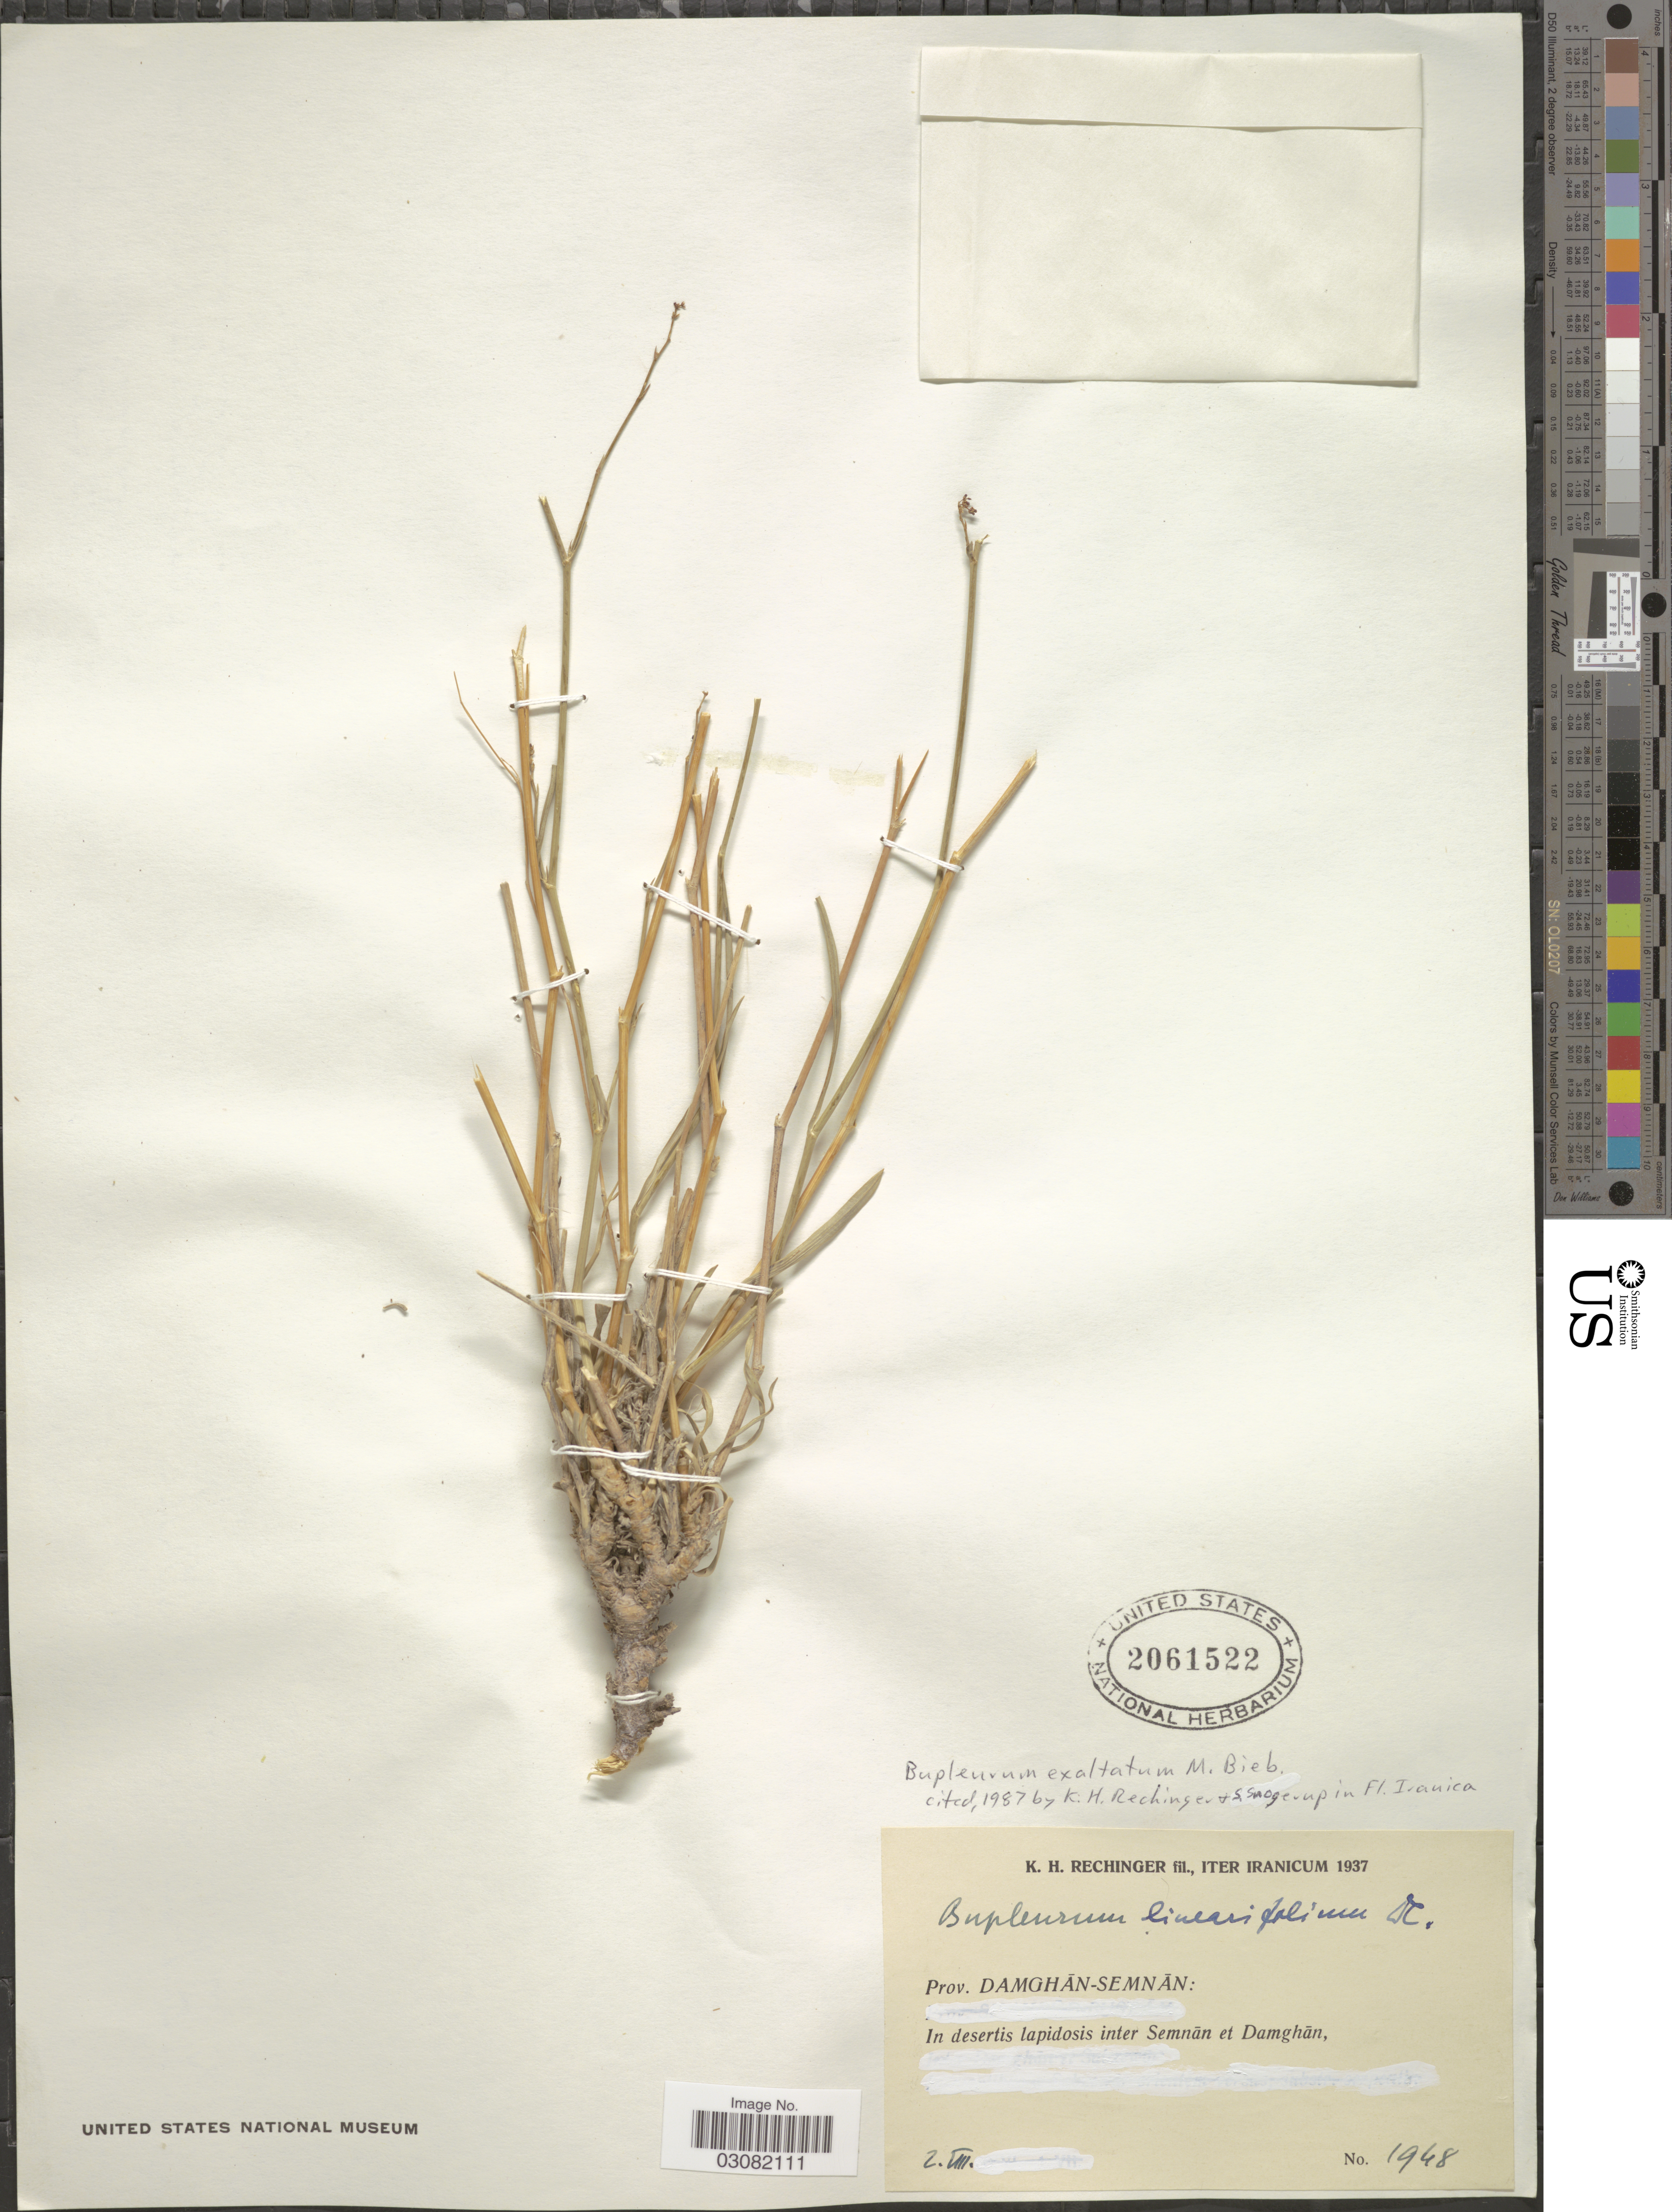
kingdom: Plantae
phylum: Tracheophyta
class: Magnoliopsida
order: Apiales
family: Apiaceae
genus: Bupleurum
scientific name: Bupleurum exaltatum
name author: M. Bieb.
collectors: K. H. Rechinger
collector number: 1948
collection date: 1937-08-02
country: Iran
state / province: Semnan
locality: Prov. Damghan-Semnan: In desertis lapidosis inter Semnan et Damghan.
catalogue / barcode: US 2061522